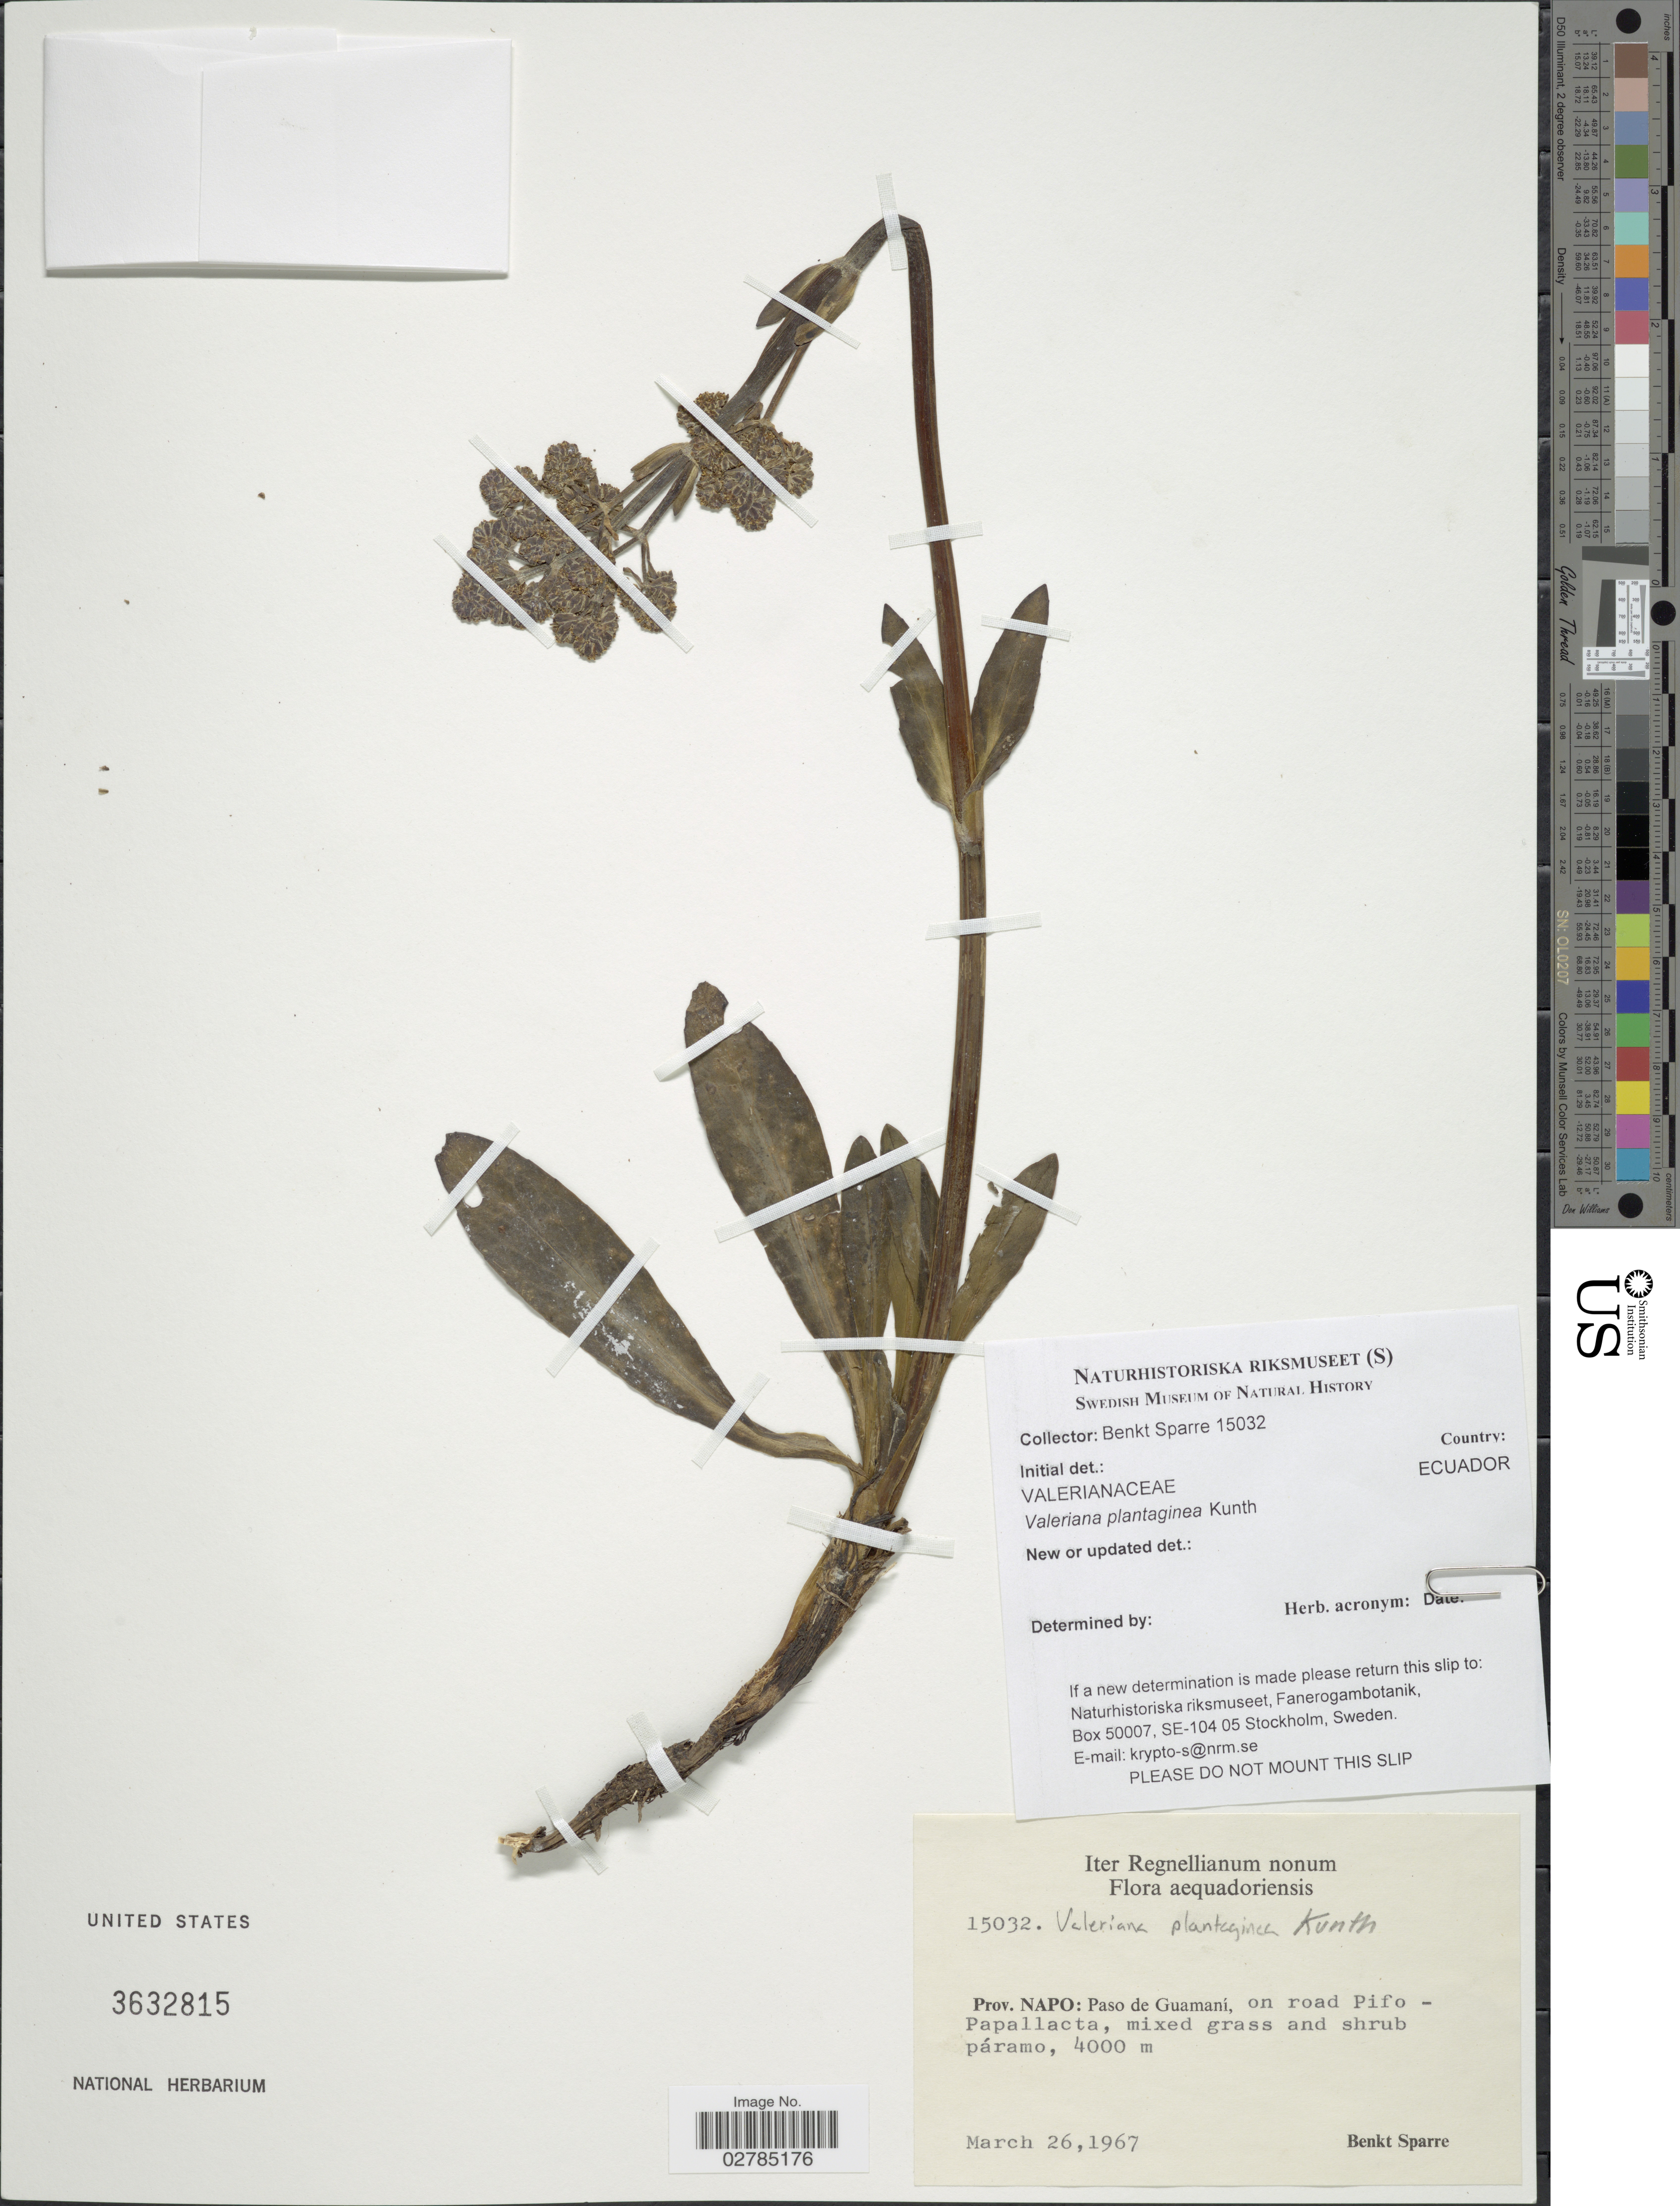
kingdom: Plantae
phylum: Tracheophyta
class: Magnoliopsida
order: Dipsacales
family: Caprifoliaceae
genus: Valeriana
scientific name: Valeriana plantaginea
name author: Kunth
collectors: B. Sparre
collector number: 15032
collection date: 1967-03-26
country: Ecuador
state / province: Napo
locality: Paso de Guamani, on road Pifo-Papallacta.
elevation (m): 4000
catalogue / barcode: US 3632815